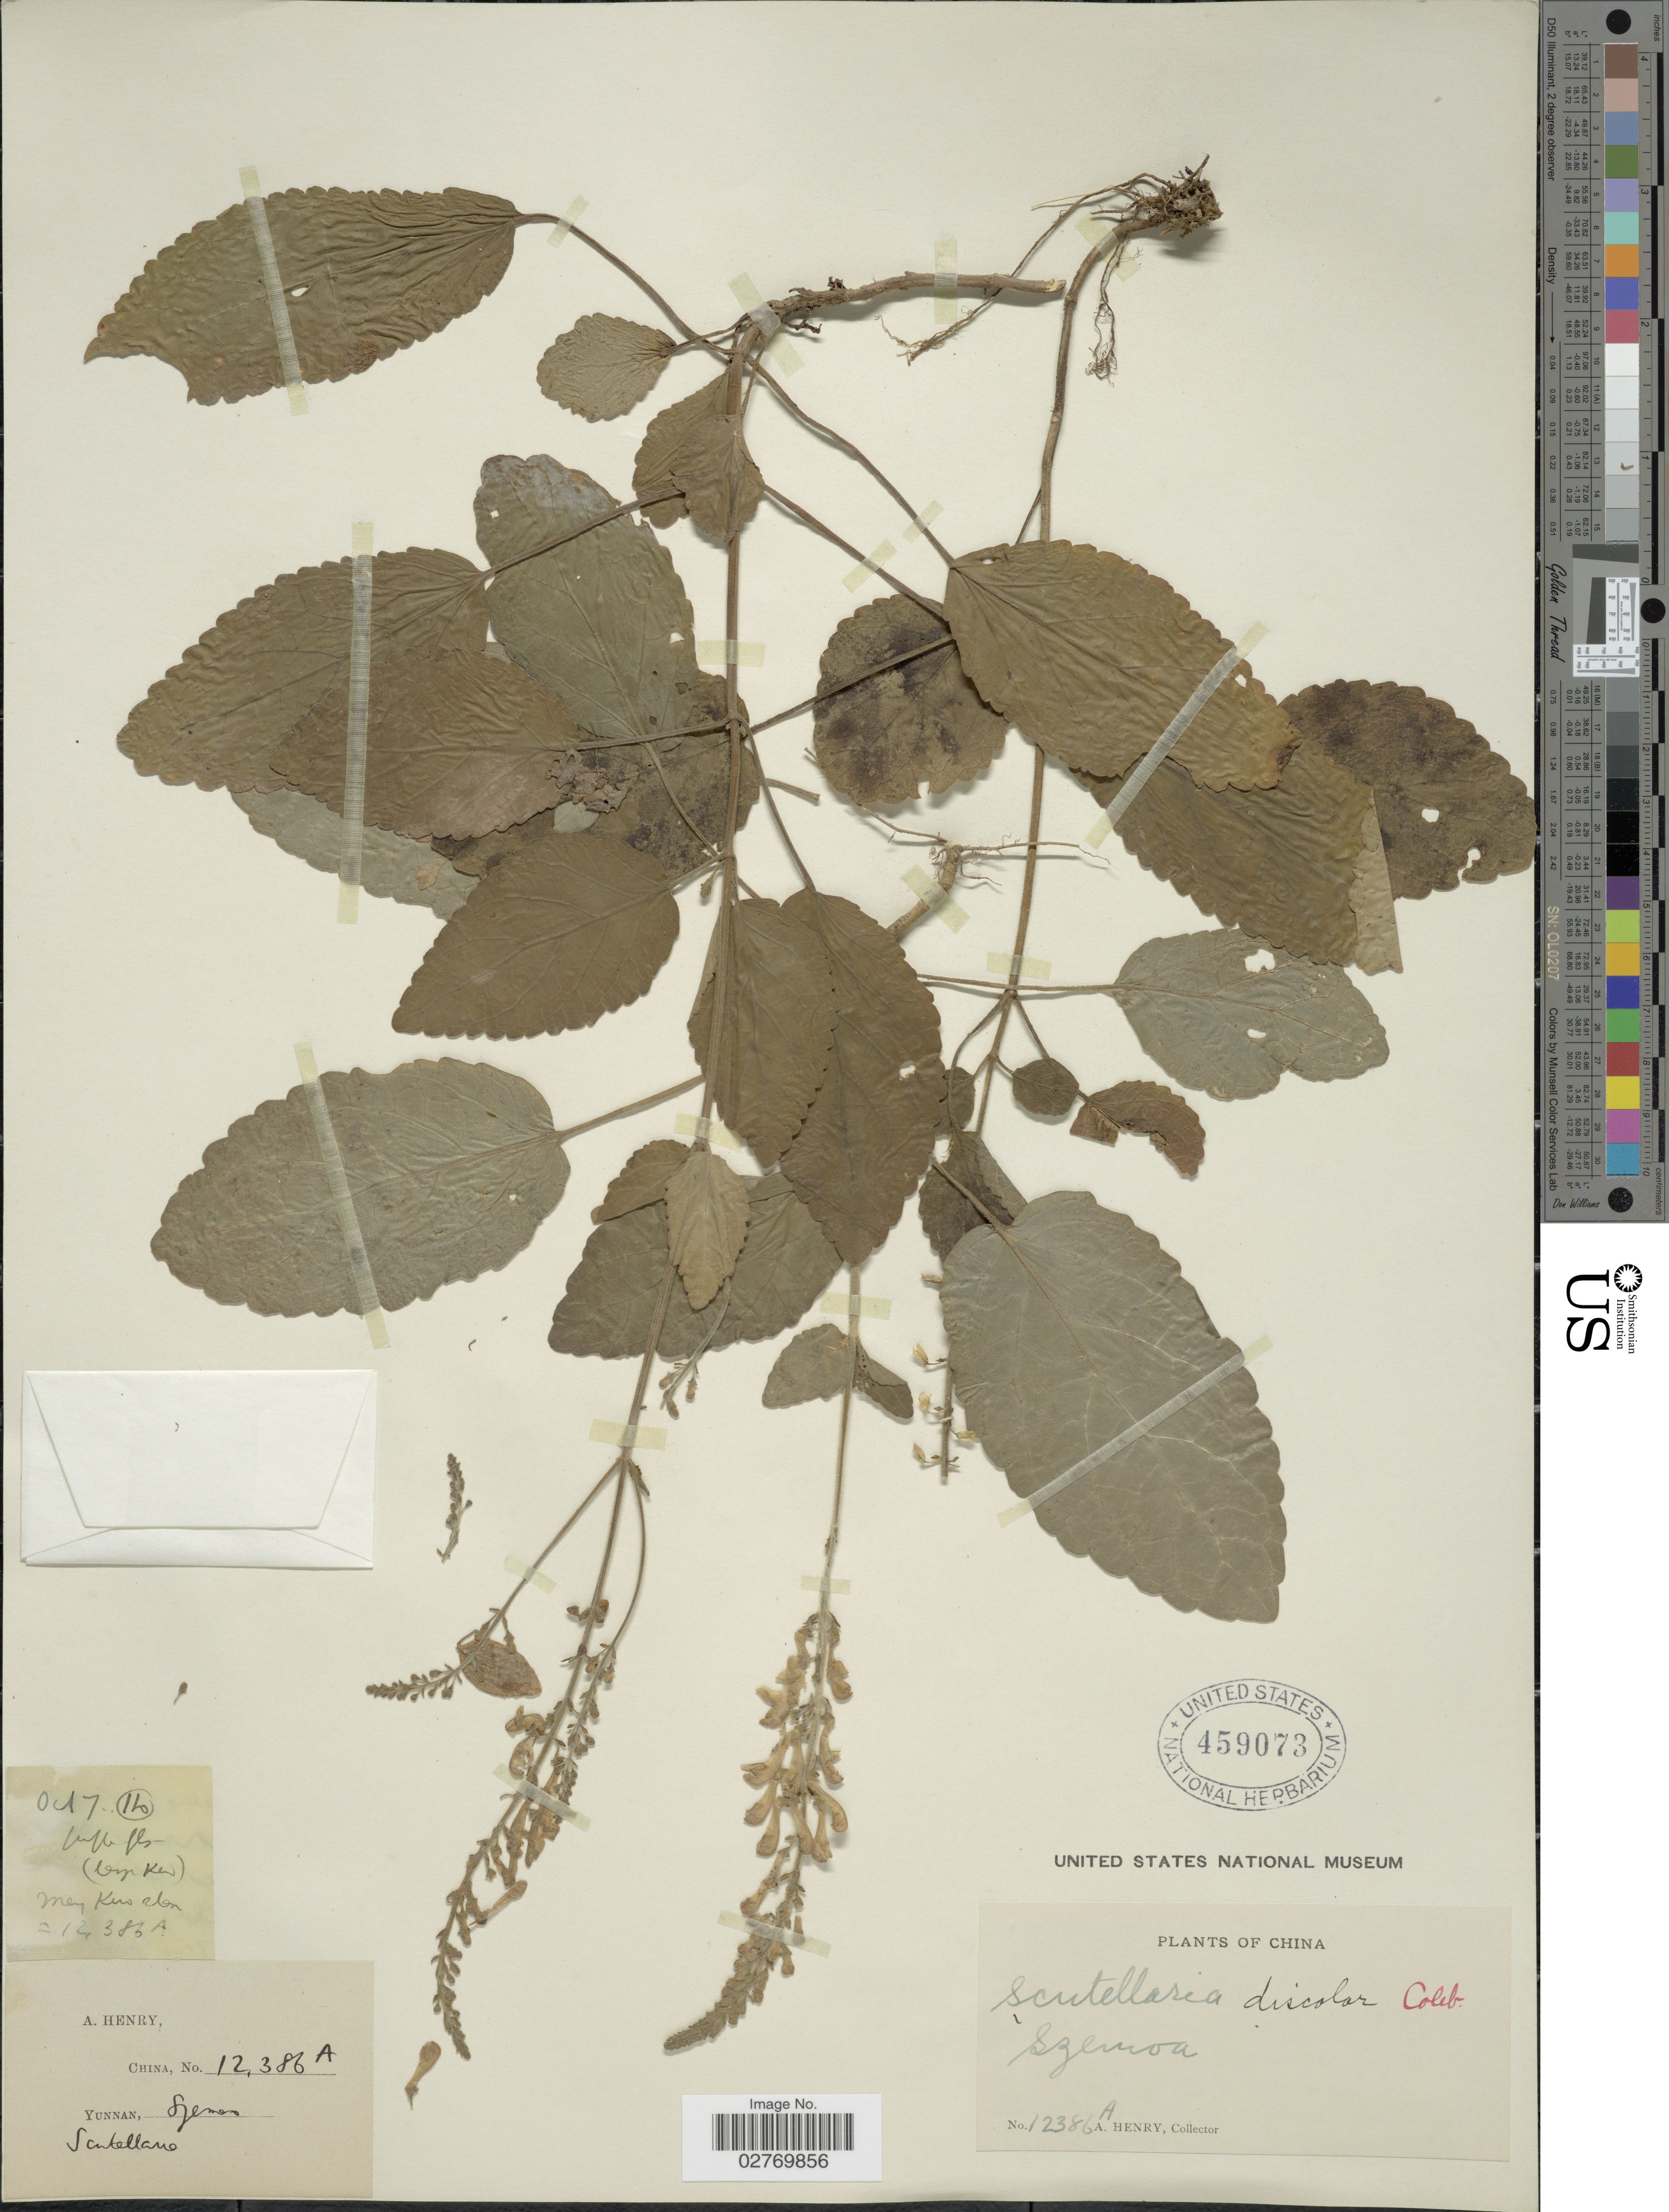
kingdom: Plantae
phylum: Tracheophyta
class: Magnoliopsida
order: Lamiales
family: Lamiaceae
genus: Scutellaria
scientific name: Scutellaria discolor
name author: Colebr.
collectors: A. Henry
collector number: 12386 A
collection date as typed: Transcribed d/m/y: /10/7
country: China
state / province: Yunnan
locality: Szemoa. Meng Kuo shen. Ho.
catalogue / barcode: US 459073